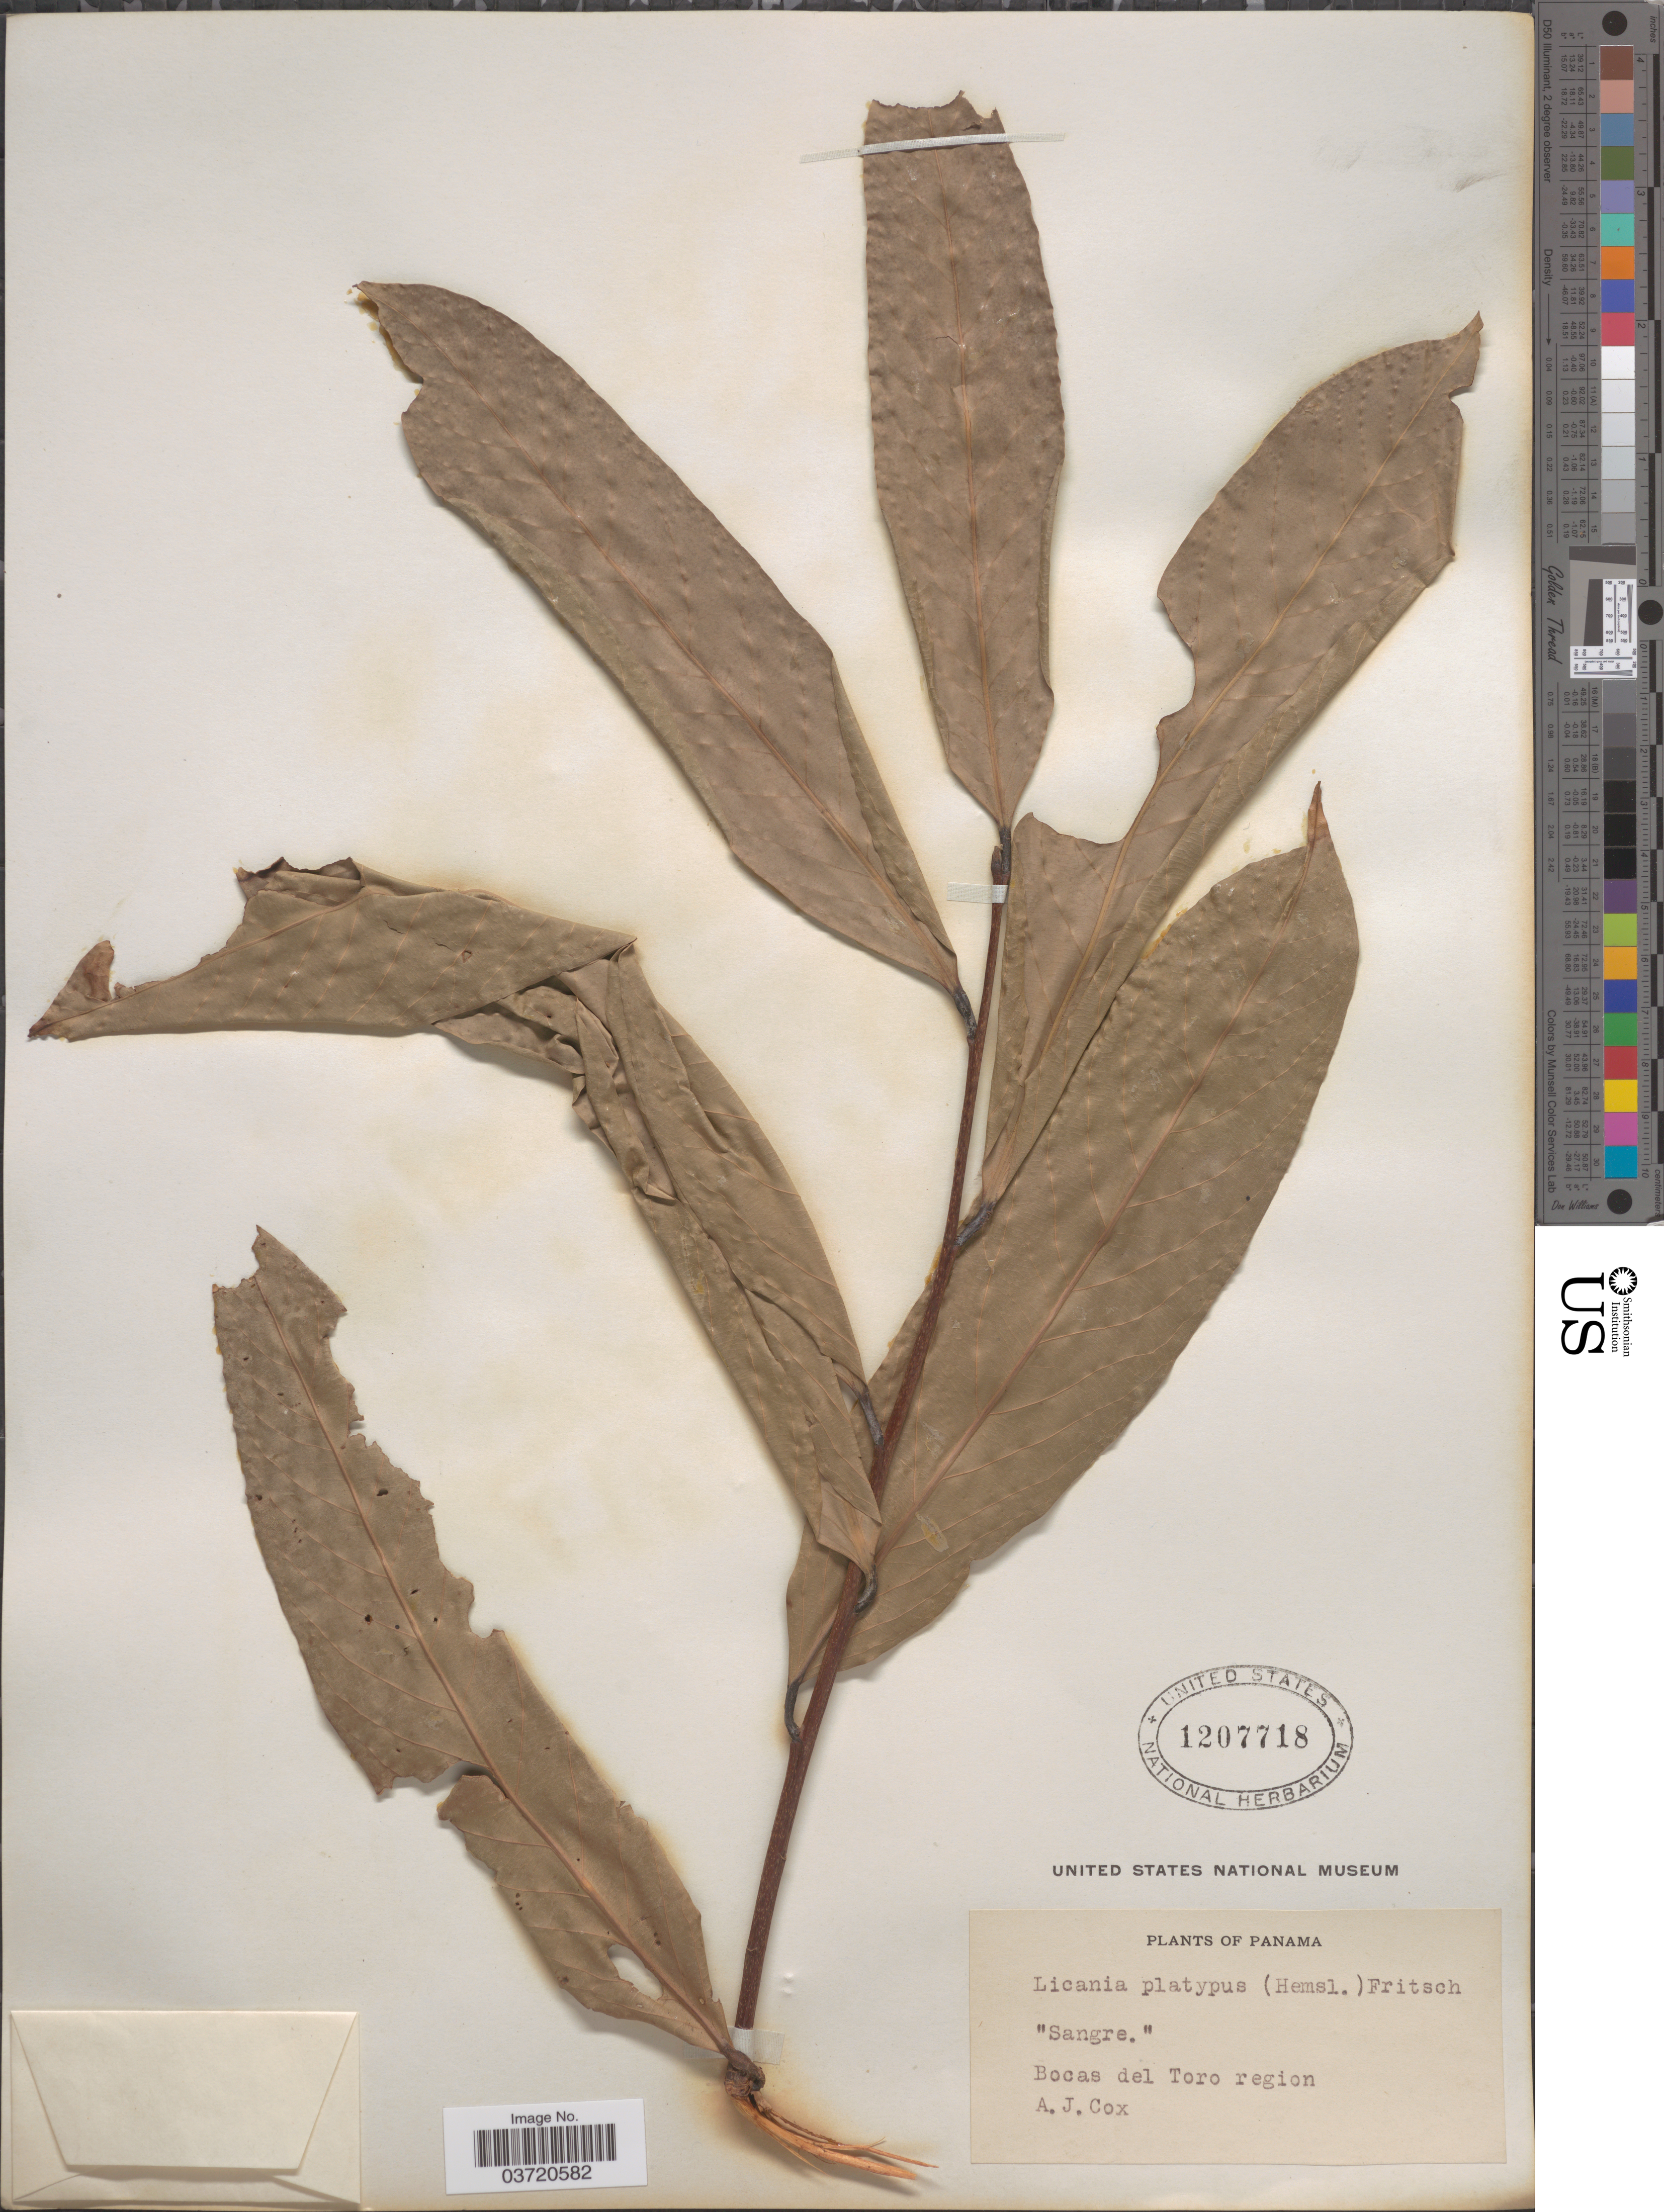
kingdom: Plantae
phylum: Tracheophyta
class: Magnoliopsida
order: Malpighiales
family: Chrysobalanaceae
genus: Moquilea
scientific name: Moquilea platypus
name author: Hemsl.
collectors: A. Cox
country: Panama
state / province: Bocas del Toro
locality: Bocas del Toro region.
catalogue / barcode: US 1207718